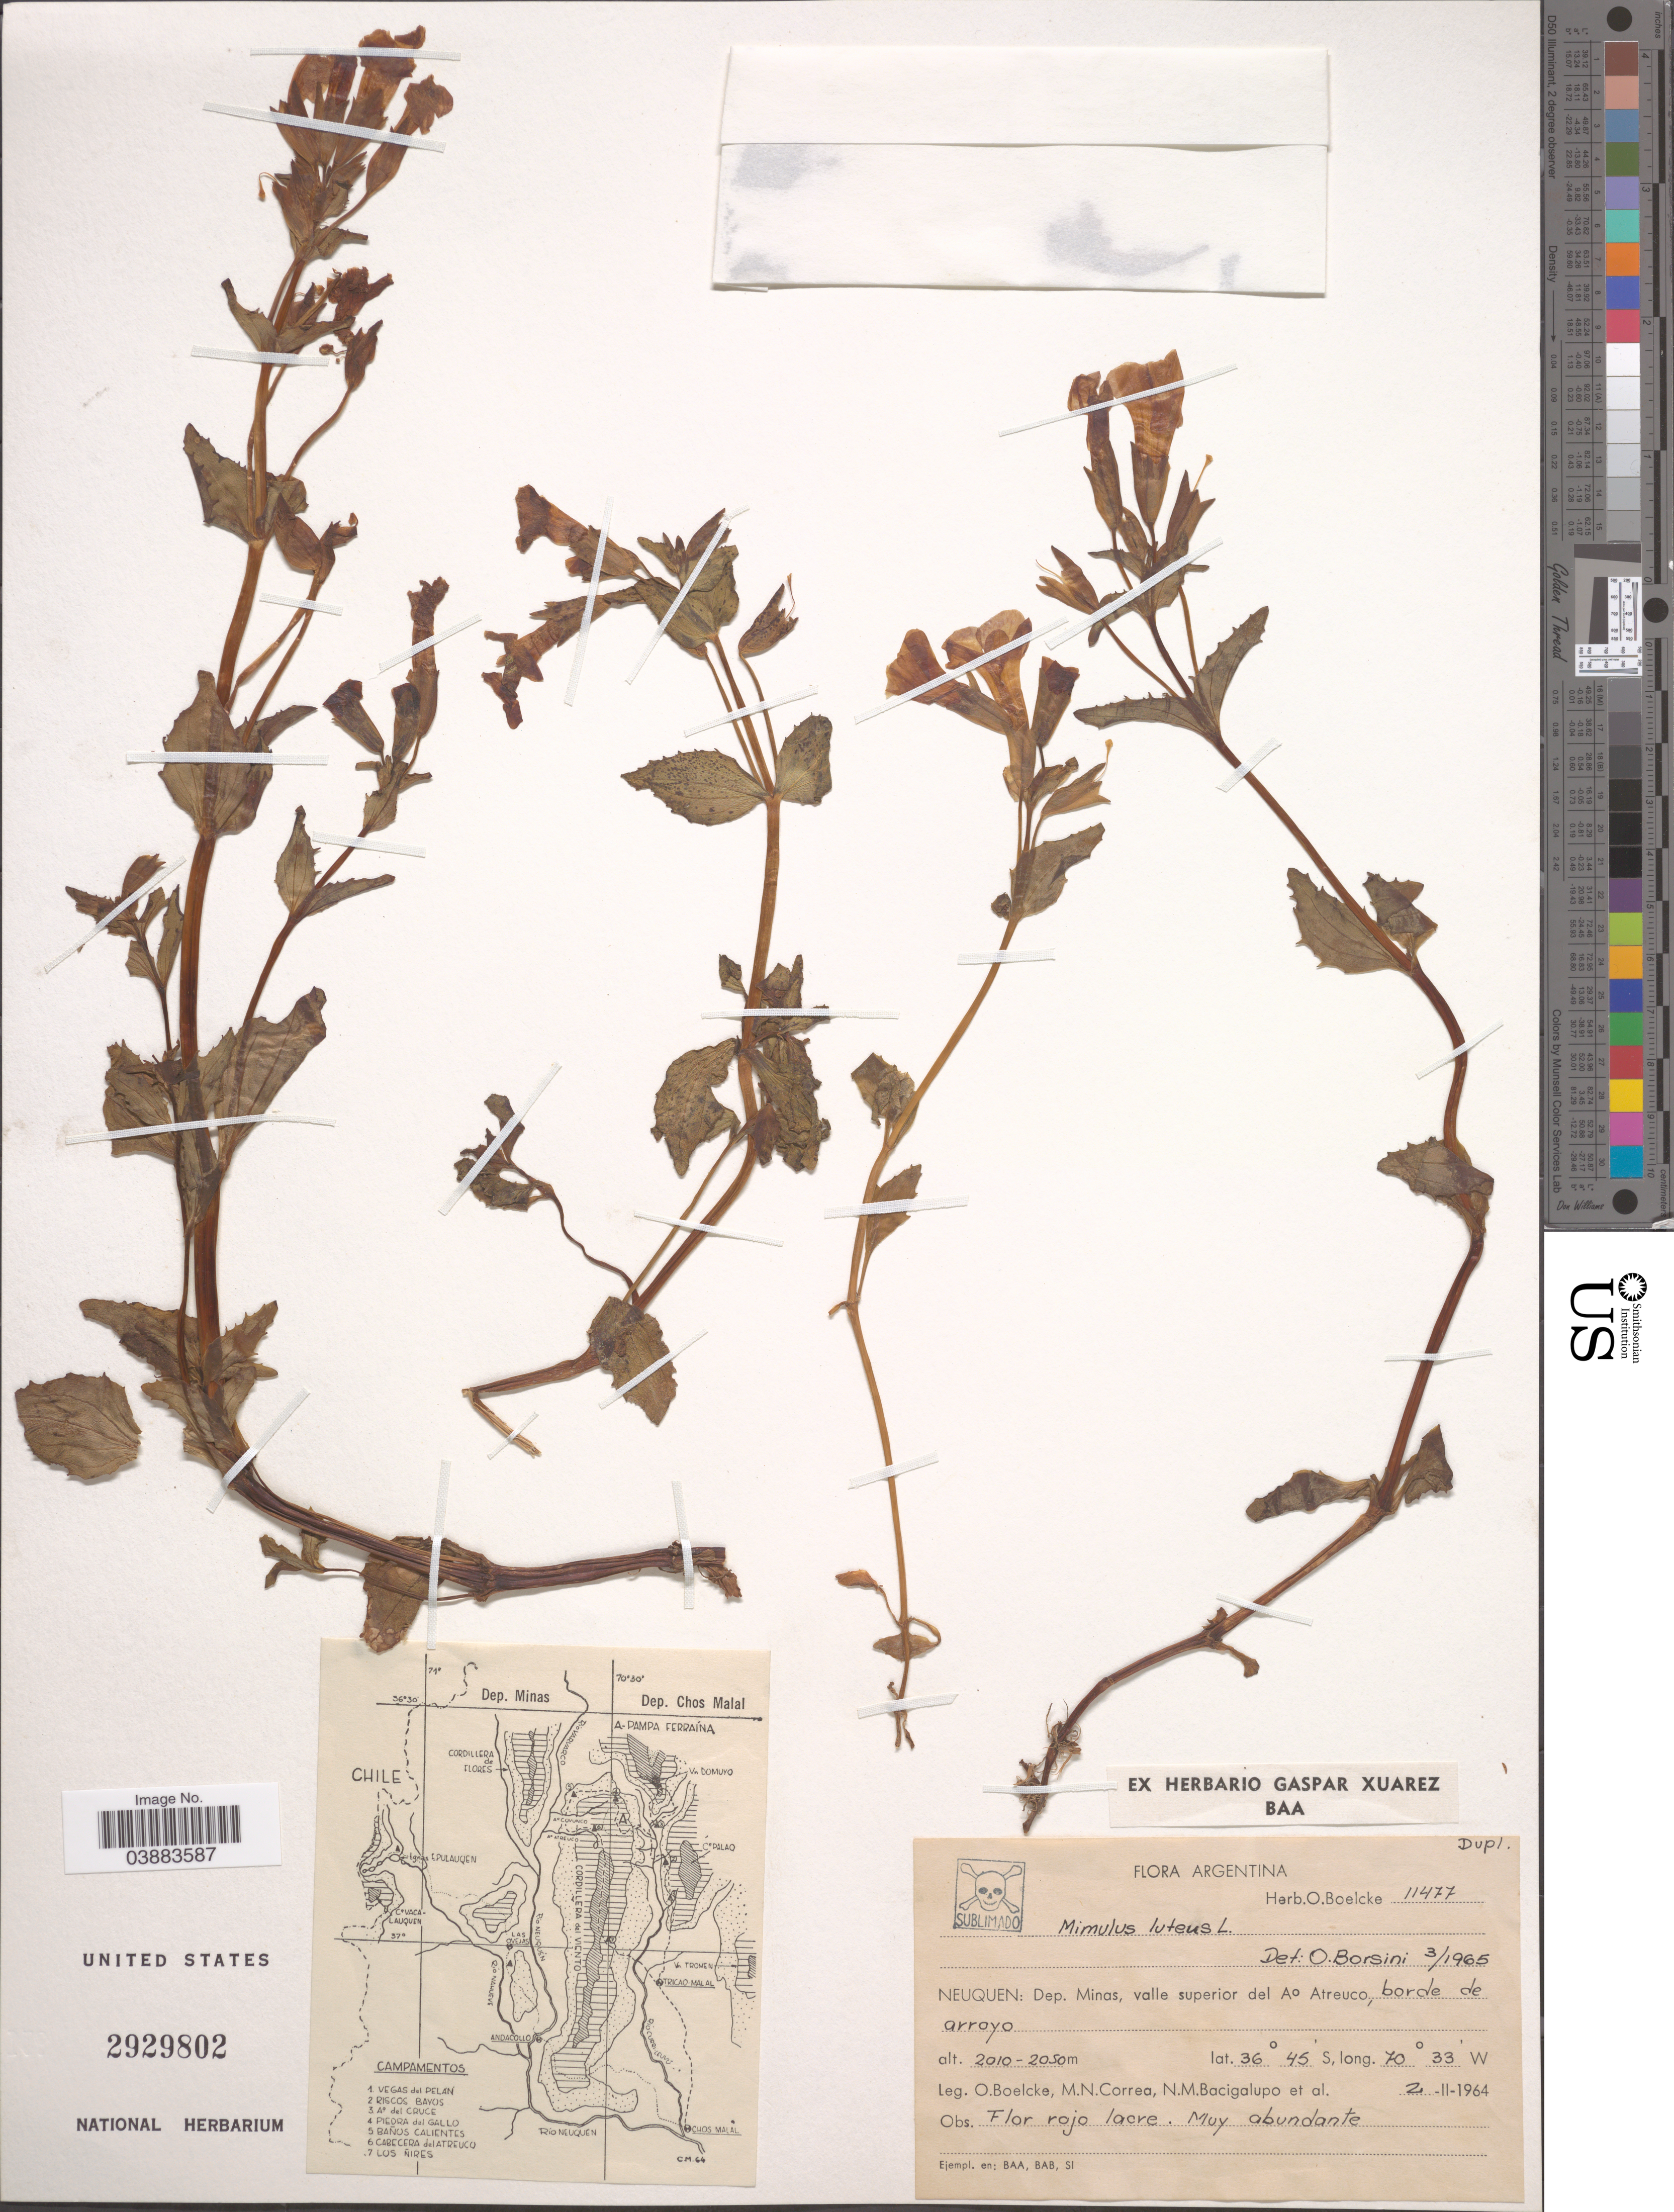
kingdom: Plantae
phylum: Tracheophyta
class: Magnoliopsida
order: Lamiales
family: Phrymaceae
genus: Mimulus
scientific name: Mimulus luteus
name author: L.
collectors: O. Boelcke, M. N. Correa, N. M. Bacigalupo & et al.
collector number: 11477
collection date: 1964-02-02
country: Argentina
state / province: Neuquen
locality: Dep. Minas, valle superios del A° Atreuco, borde de arroyo.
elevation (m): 2010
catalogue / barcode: US 2929802